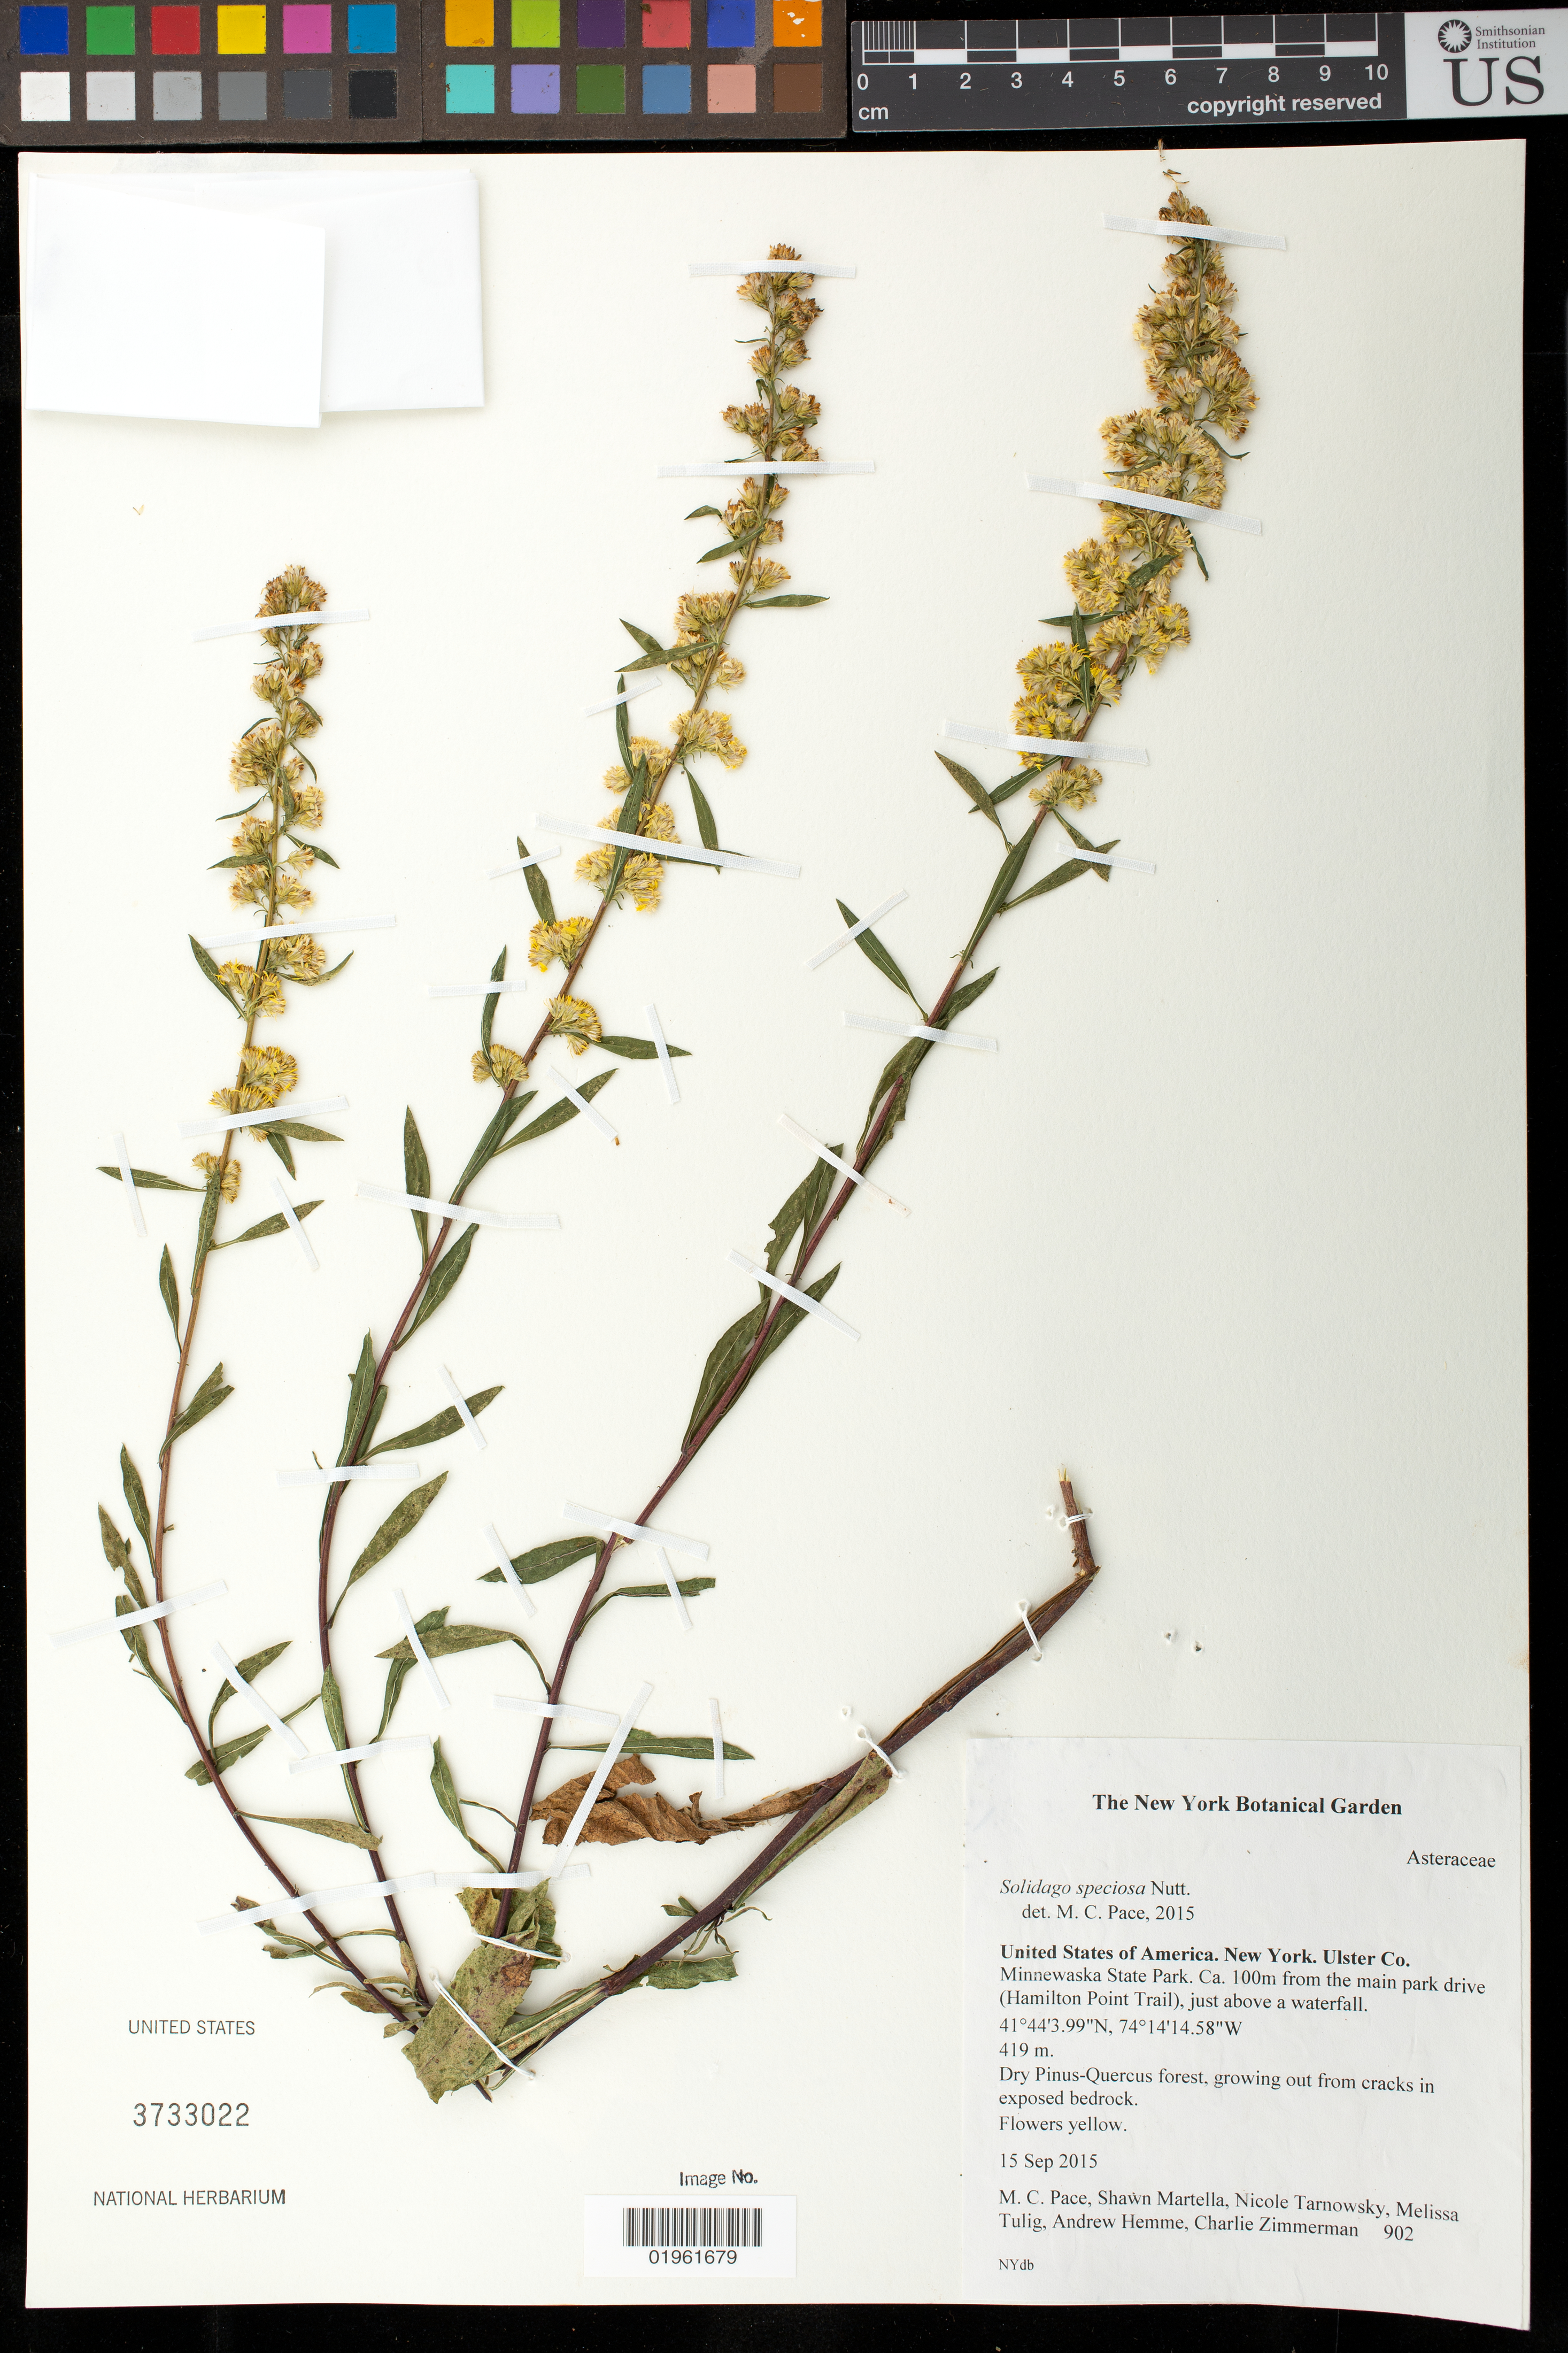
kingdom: Plantae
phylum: Tracheophyta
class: Magnoliopsida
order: Asterales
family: Asteraceae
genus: Solidago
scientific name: Solidago speciosa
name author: Nutt.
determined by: Pace, Matthew C., ex herb. NYBG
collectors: M.C. Pace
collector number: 902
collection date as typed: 6 Sep 2015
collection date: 2015-09-15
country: United States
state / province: New York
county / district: Ulster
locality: Minnewaska State Park. Ca. 100m from the main park drive (Hamilton Point Trail), just above a waterfall.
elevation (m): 419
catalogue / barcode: US 3733022